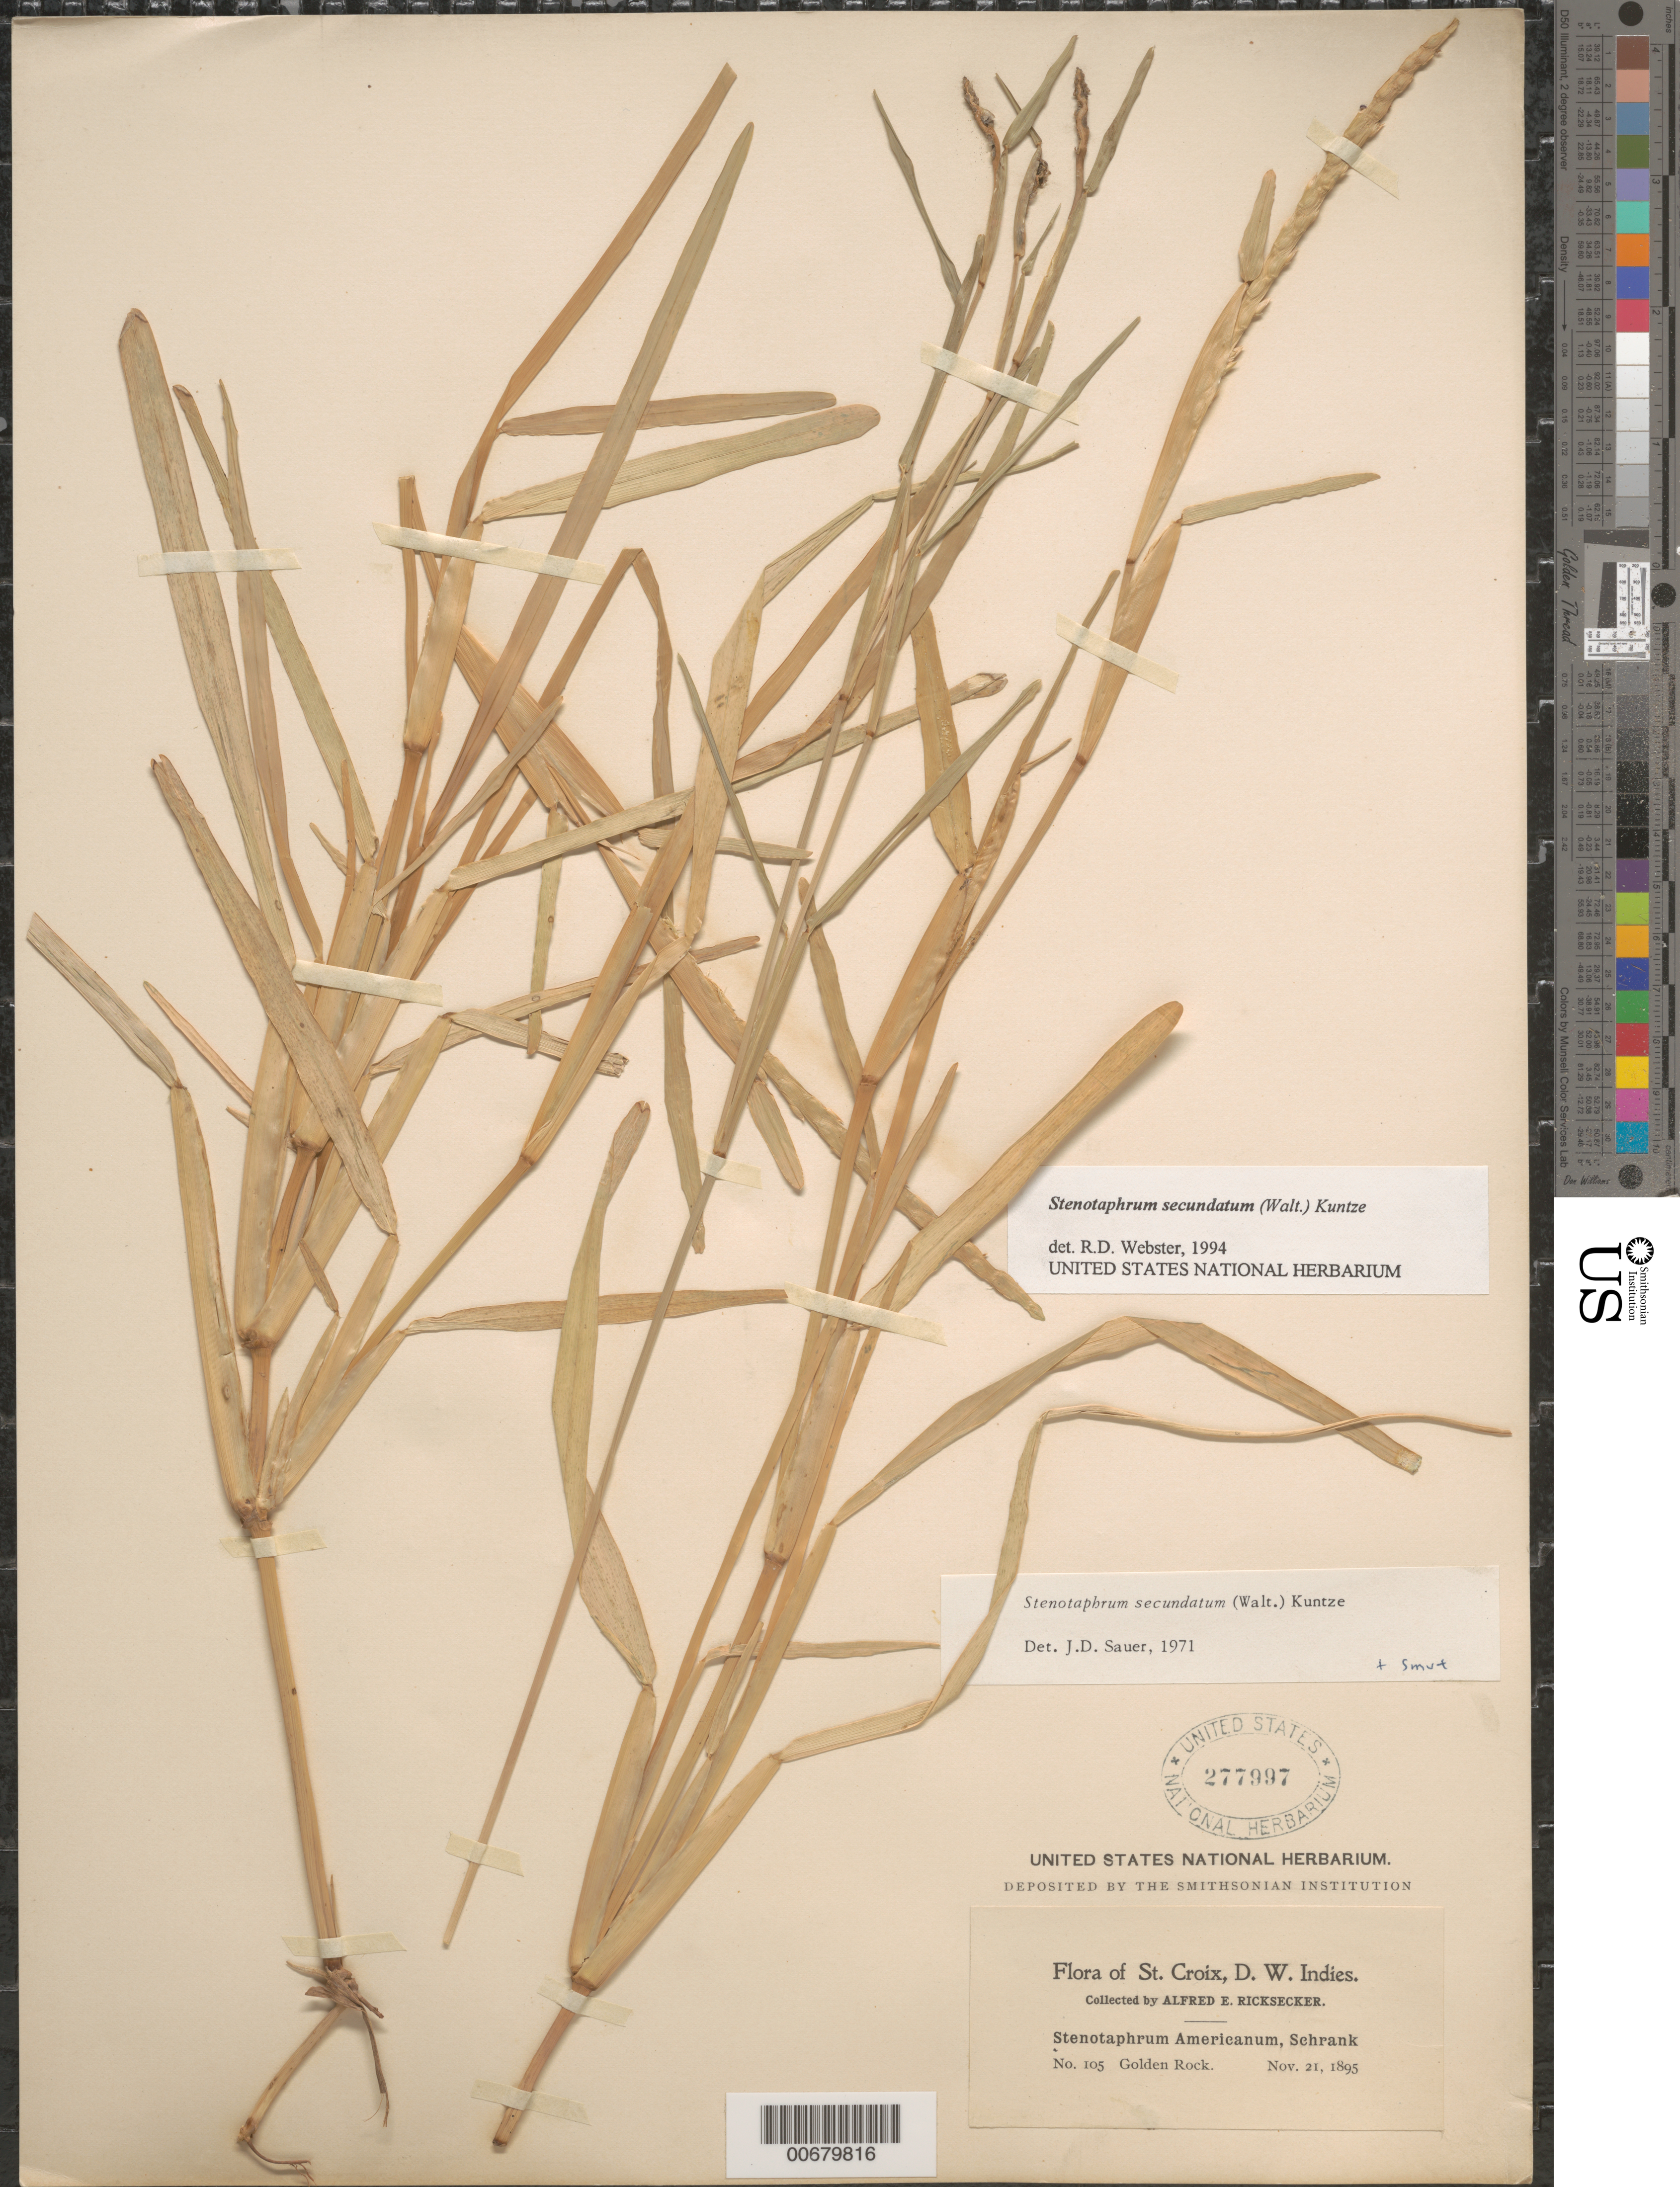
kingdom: Plantae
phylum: Tracheophyta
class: Liliopsida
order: Poales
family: Poaceae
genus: Stenotaphrum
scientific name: Stenotaphrum secundatum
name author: (Walter) Kuntze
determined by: Webster, Robert D.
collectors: A. E. Ricksecker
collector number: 105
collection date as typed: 21 Nov 1895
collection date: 1895-11-21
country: U.S. Virgin Islands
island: St. Croix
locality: St. Croix; Golden Rock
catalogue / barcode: US 277997